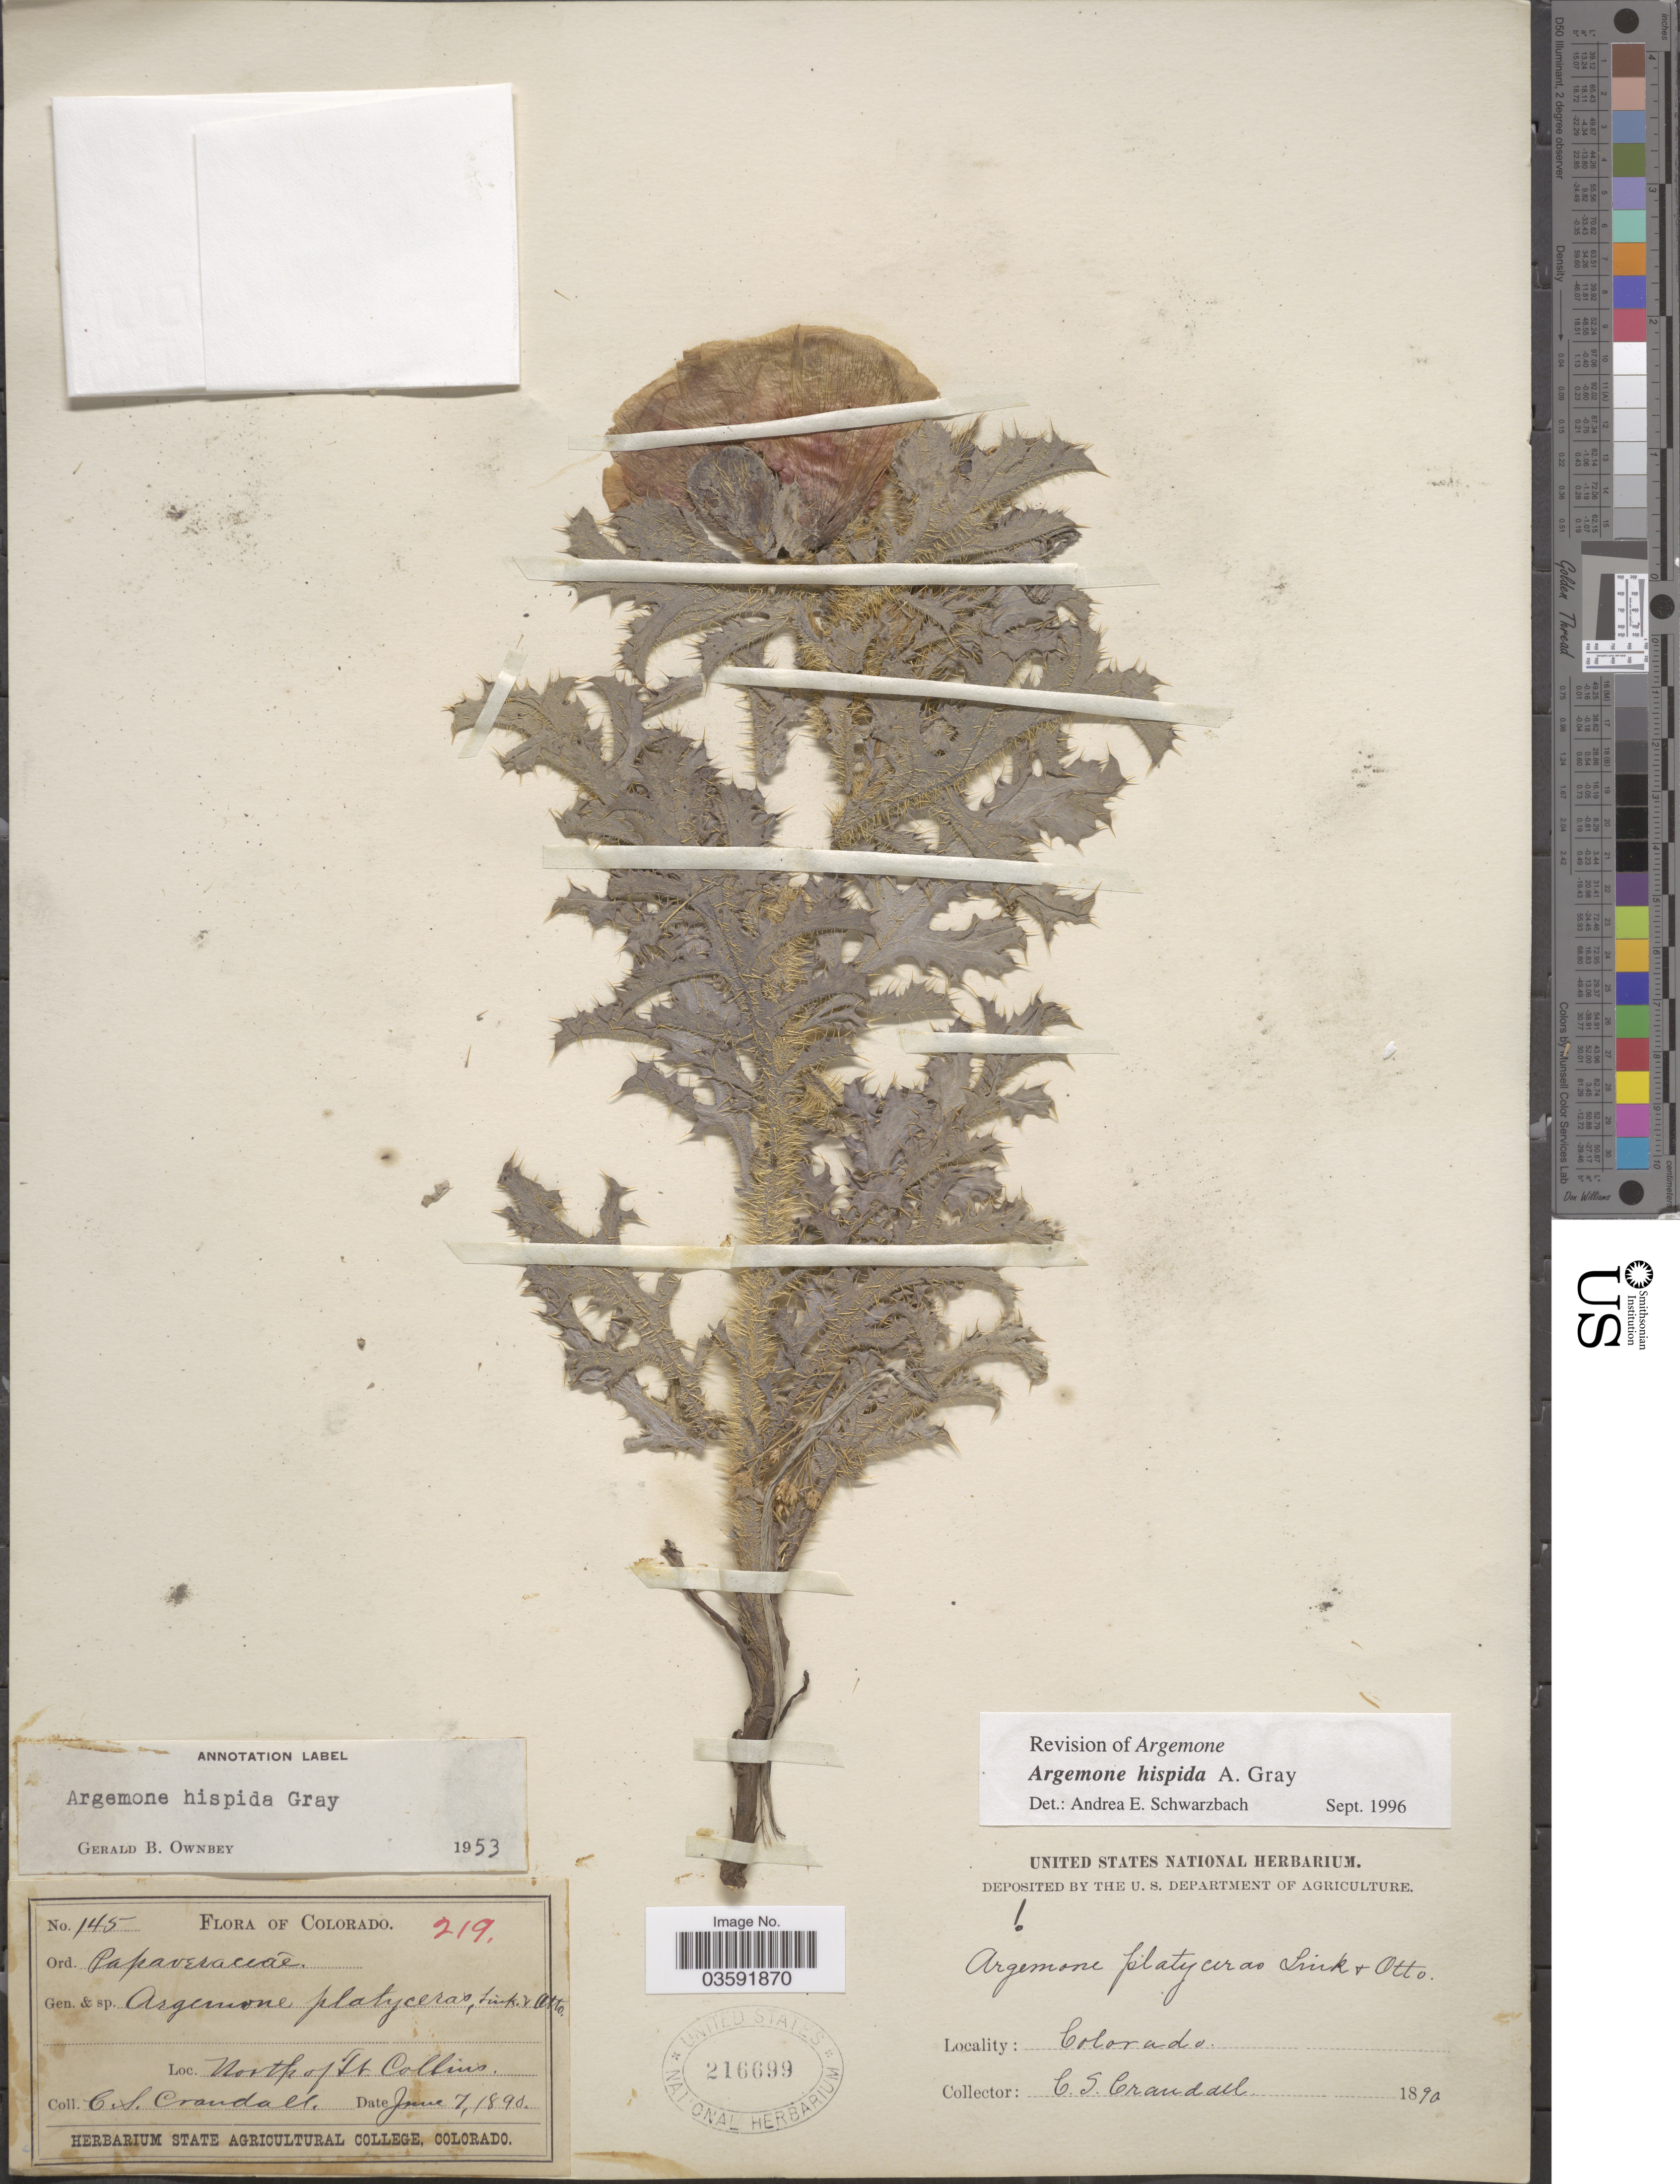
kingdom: Plantae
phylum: Tracheophyta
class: Magnoliopsida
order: Ranunculales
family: Papaveraceae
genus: Argemone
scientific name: Argemone hispida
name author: A. Gray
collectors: C. Crandall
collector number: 145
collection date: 1890-06-07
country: United States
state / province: Colorado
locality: North of Ft. Collins.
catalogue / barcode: US 216699